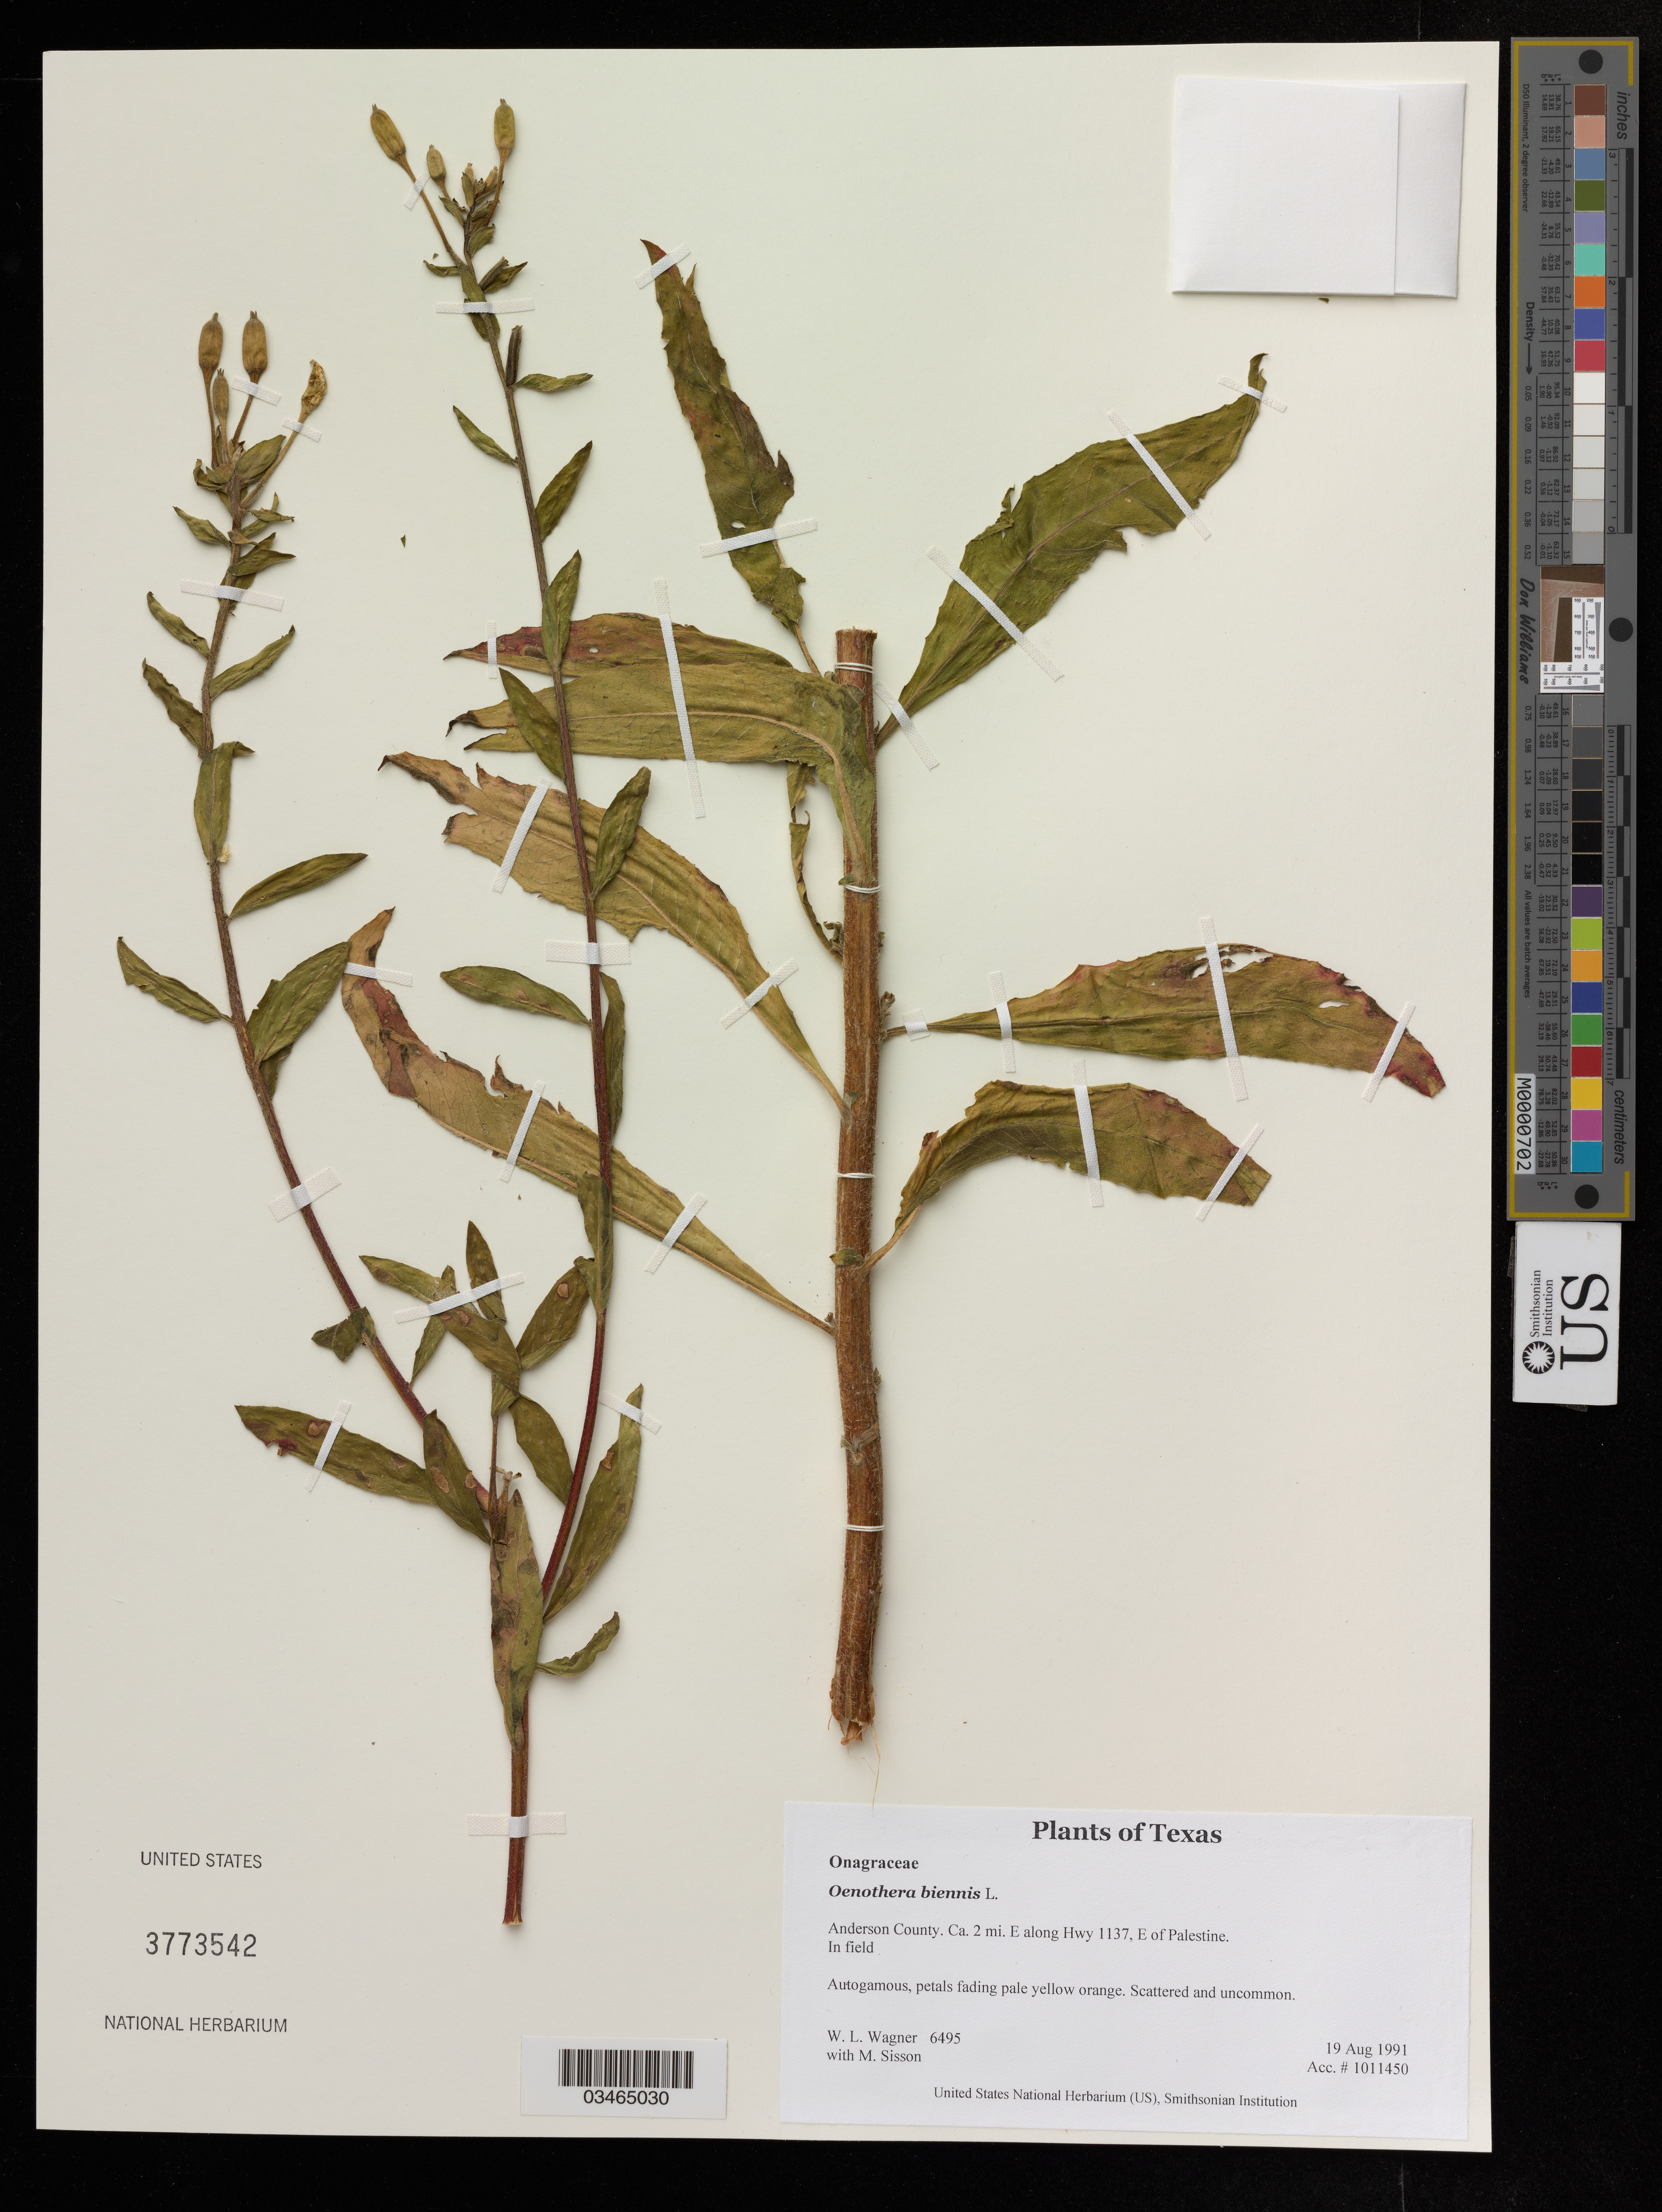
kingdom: Plantae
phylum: Tracheophyta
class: Magnoliopsida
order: Myrtales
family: Onagraceae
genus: Oenothera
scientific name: Oenothera biennis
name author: L.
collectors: W. L. Wagner & M. Sisson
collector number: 6495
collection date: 1991-08-19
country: United States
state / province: Texas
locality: Anderson County. Ca 2 mi. E along Hwy 1137, E of Palestine.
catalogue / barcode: US 3773542